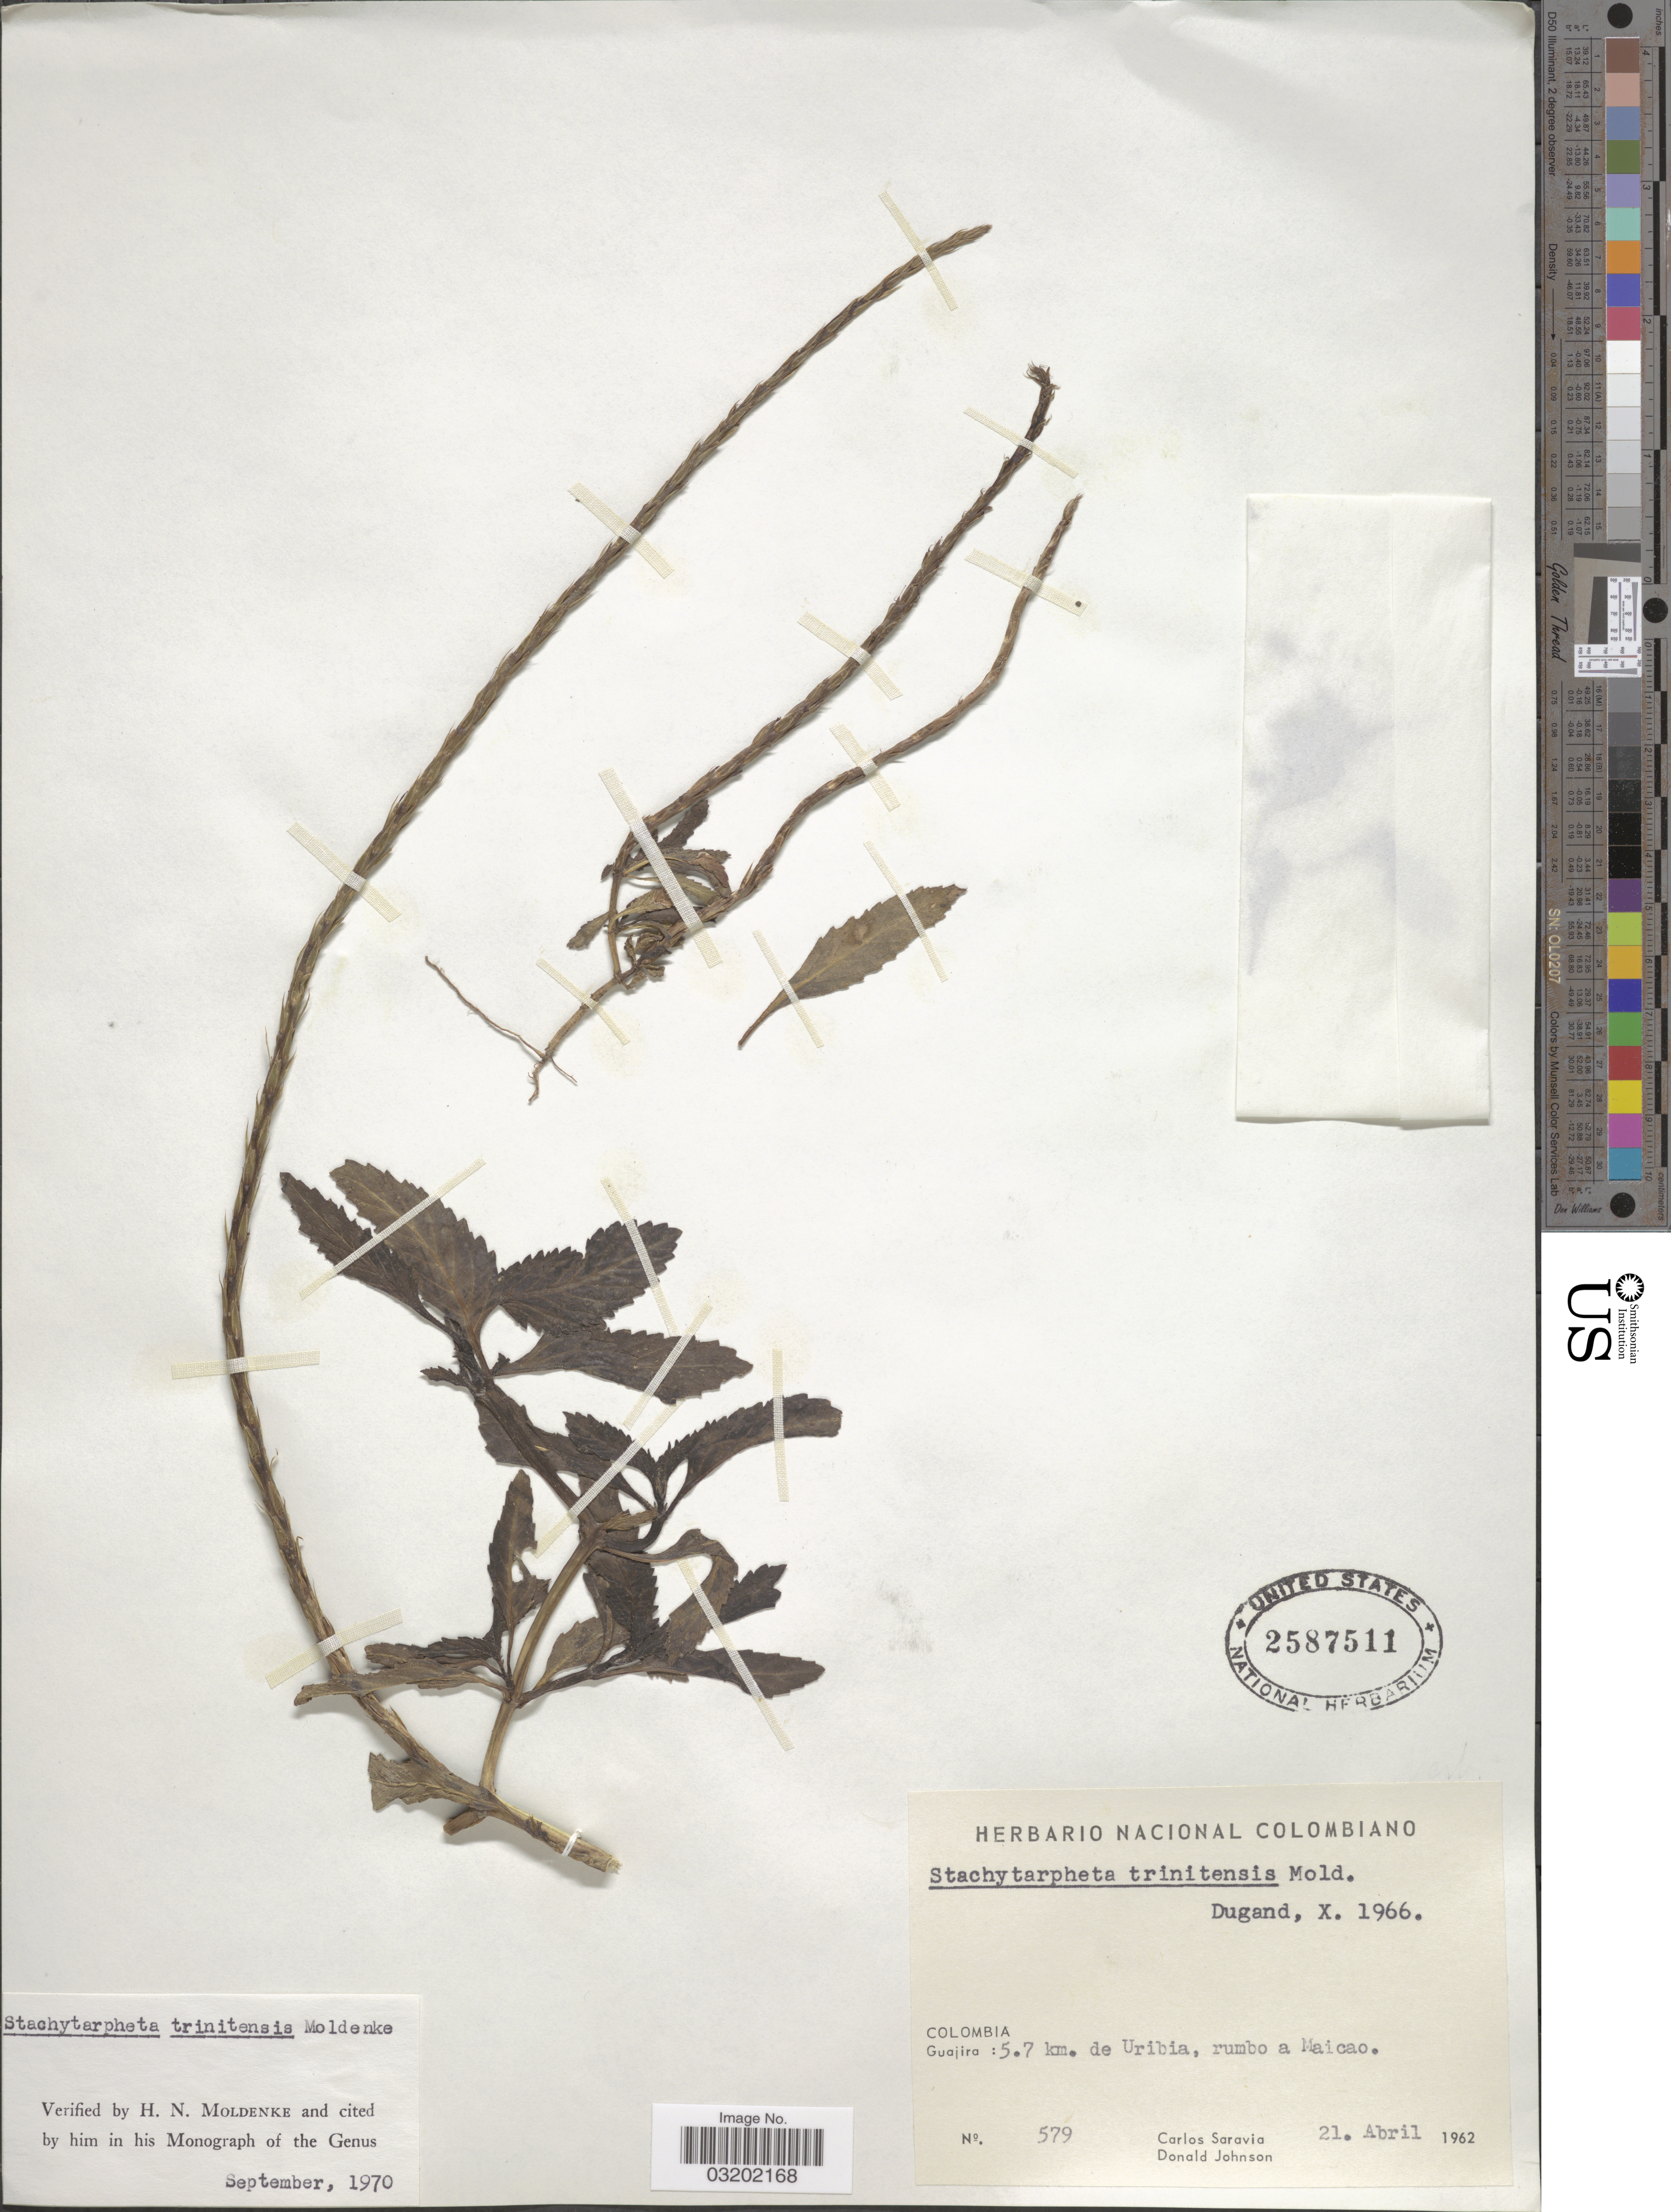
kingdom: Plantae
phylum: Tracheophyta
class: Magnoliopsida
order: Lamiales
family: Verbenaceae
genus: Stachytarpheta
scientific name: Stachytarpheta trinitensis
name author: Moldenke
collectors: C. Saravia & D. Johnson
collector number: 579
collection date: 1962-04-21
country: Colombia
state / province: La Guajira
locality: Guajira: 5.7 km. de Uribia, rumbo a Maicao.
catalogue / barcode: US 2587511